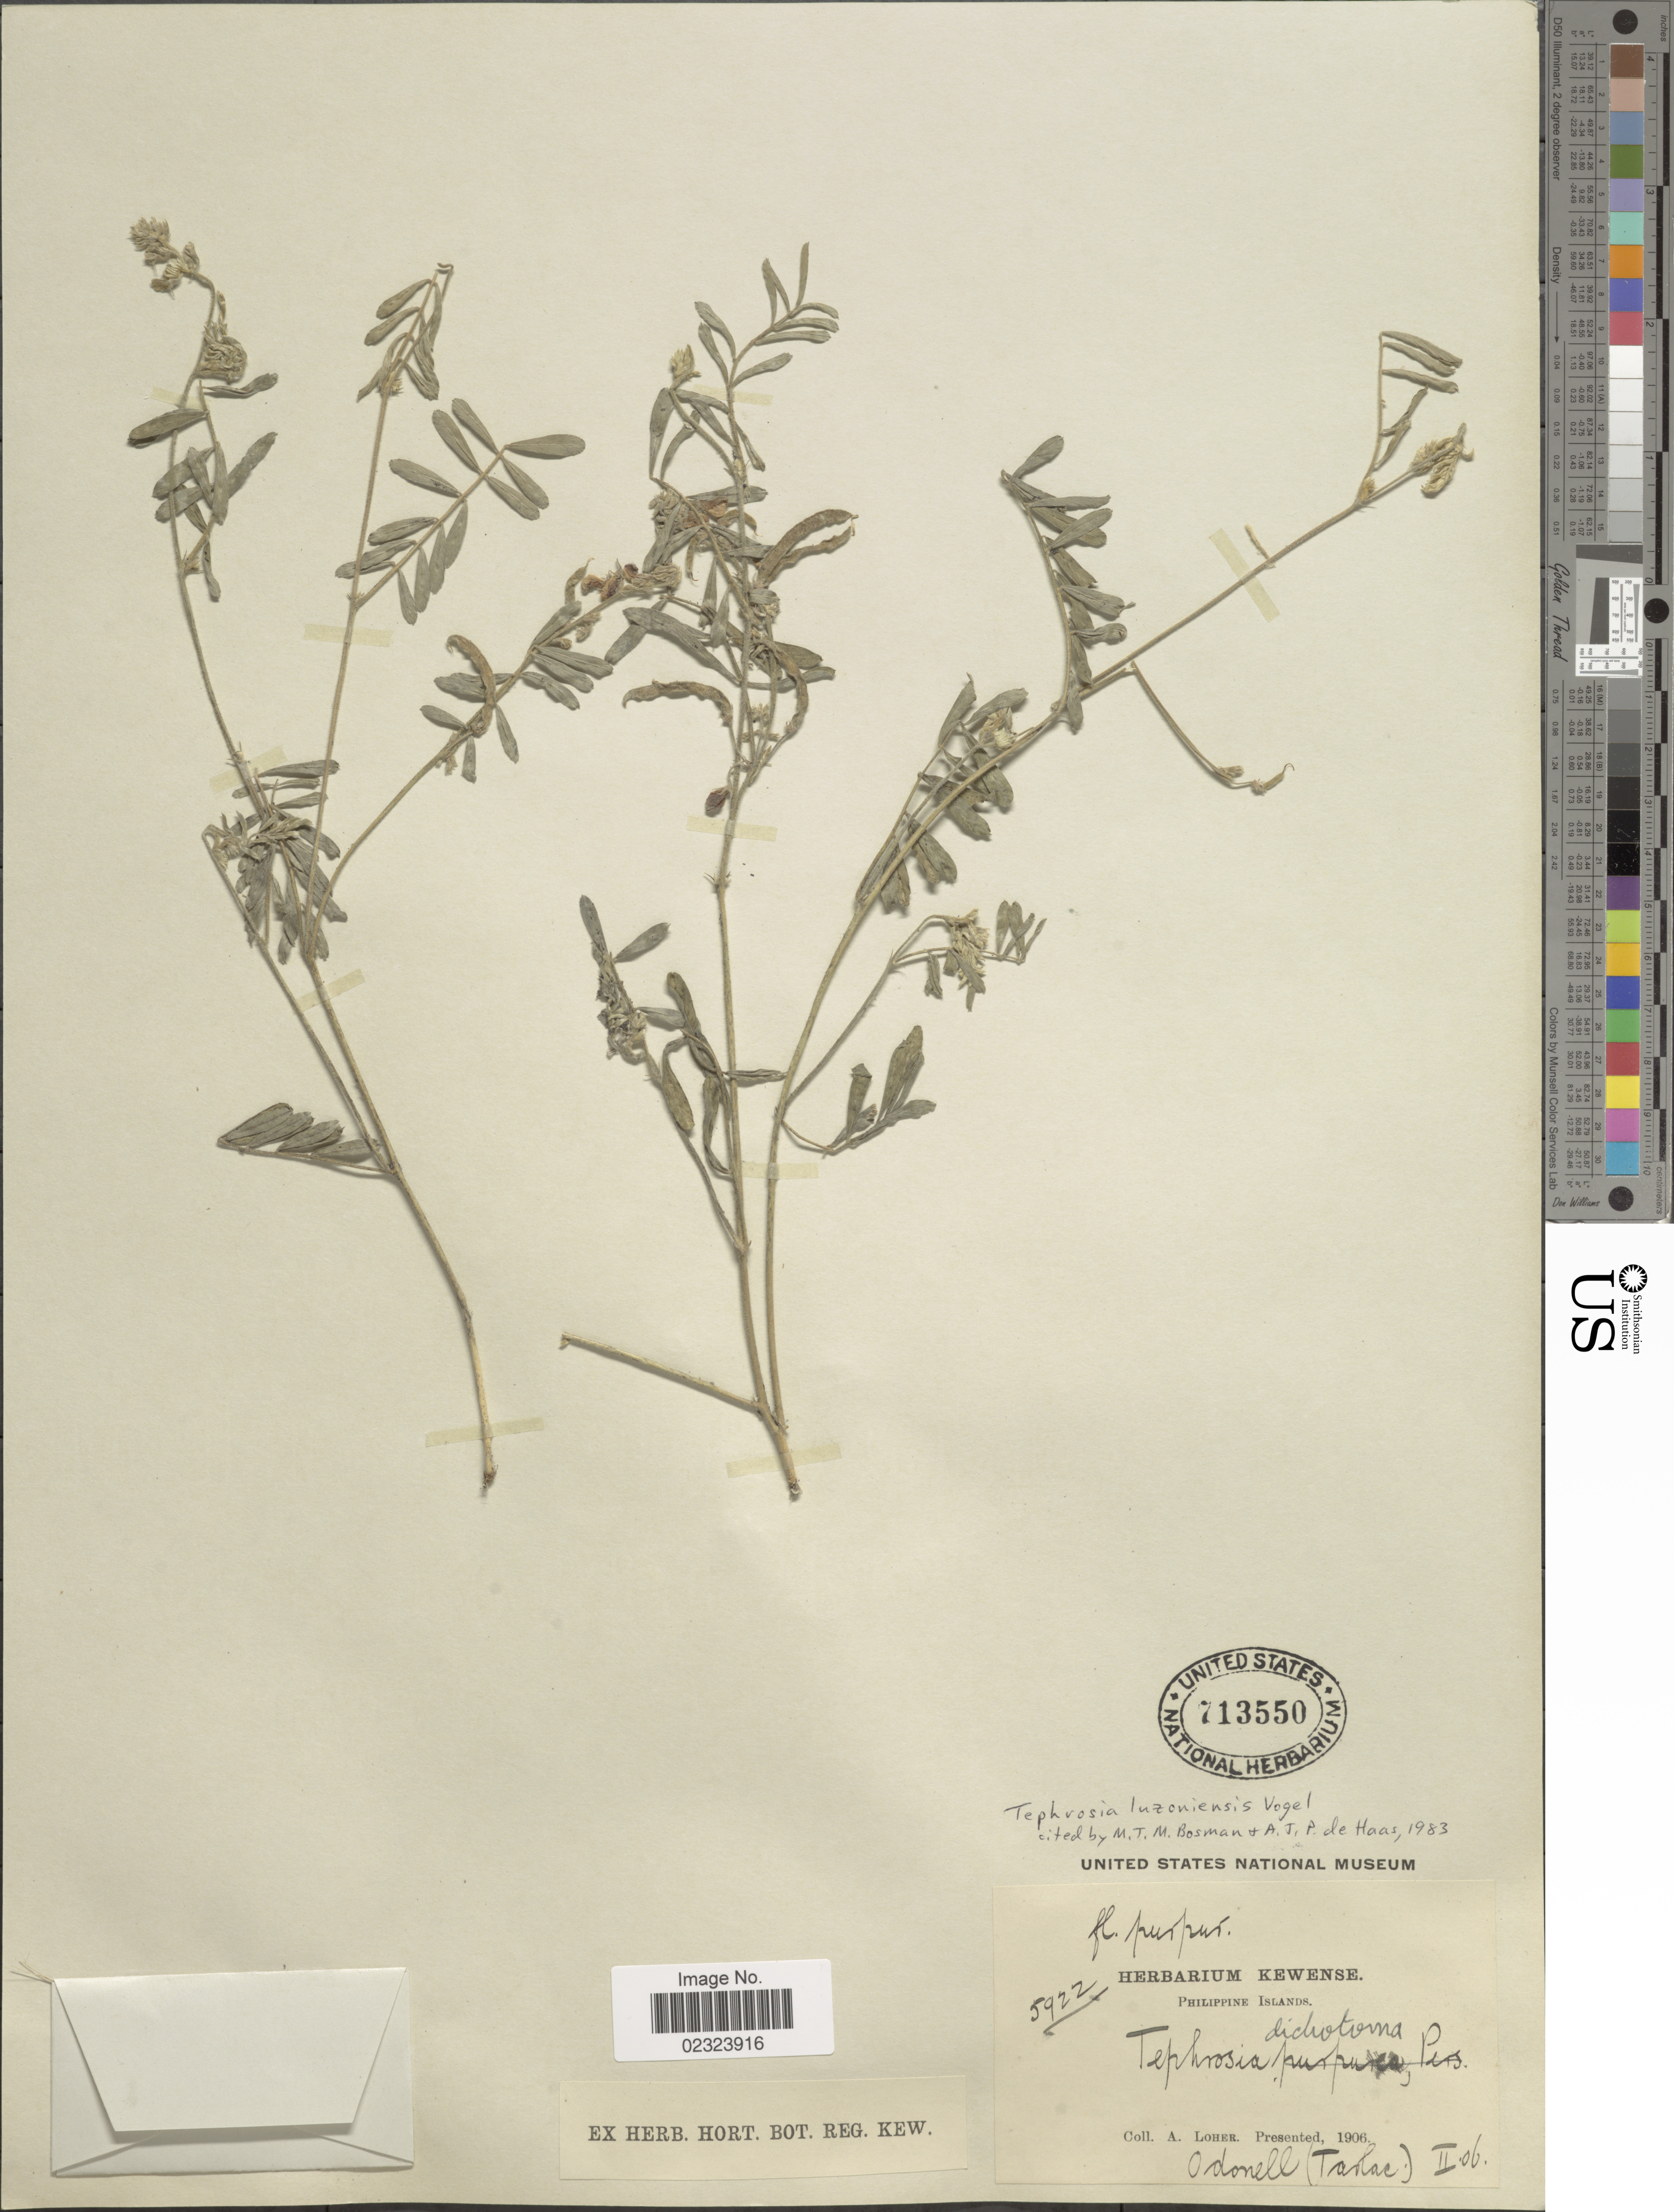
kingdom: Plantae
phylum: Tracheophyta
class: Magnoliopsida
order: Fabales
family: Fabaceae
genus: Tephrosia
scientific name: Tephrosia luzoniensis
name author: Vogel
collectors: -- O'Donell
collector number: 5922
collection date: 1906-02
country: Philippines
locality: Tarlac [unsure placement]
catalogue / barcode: US 713550